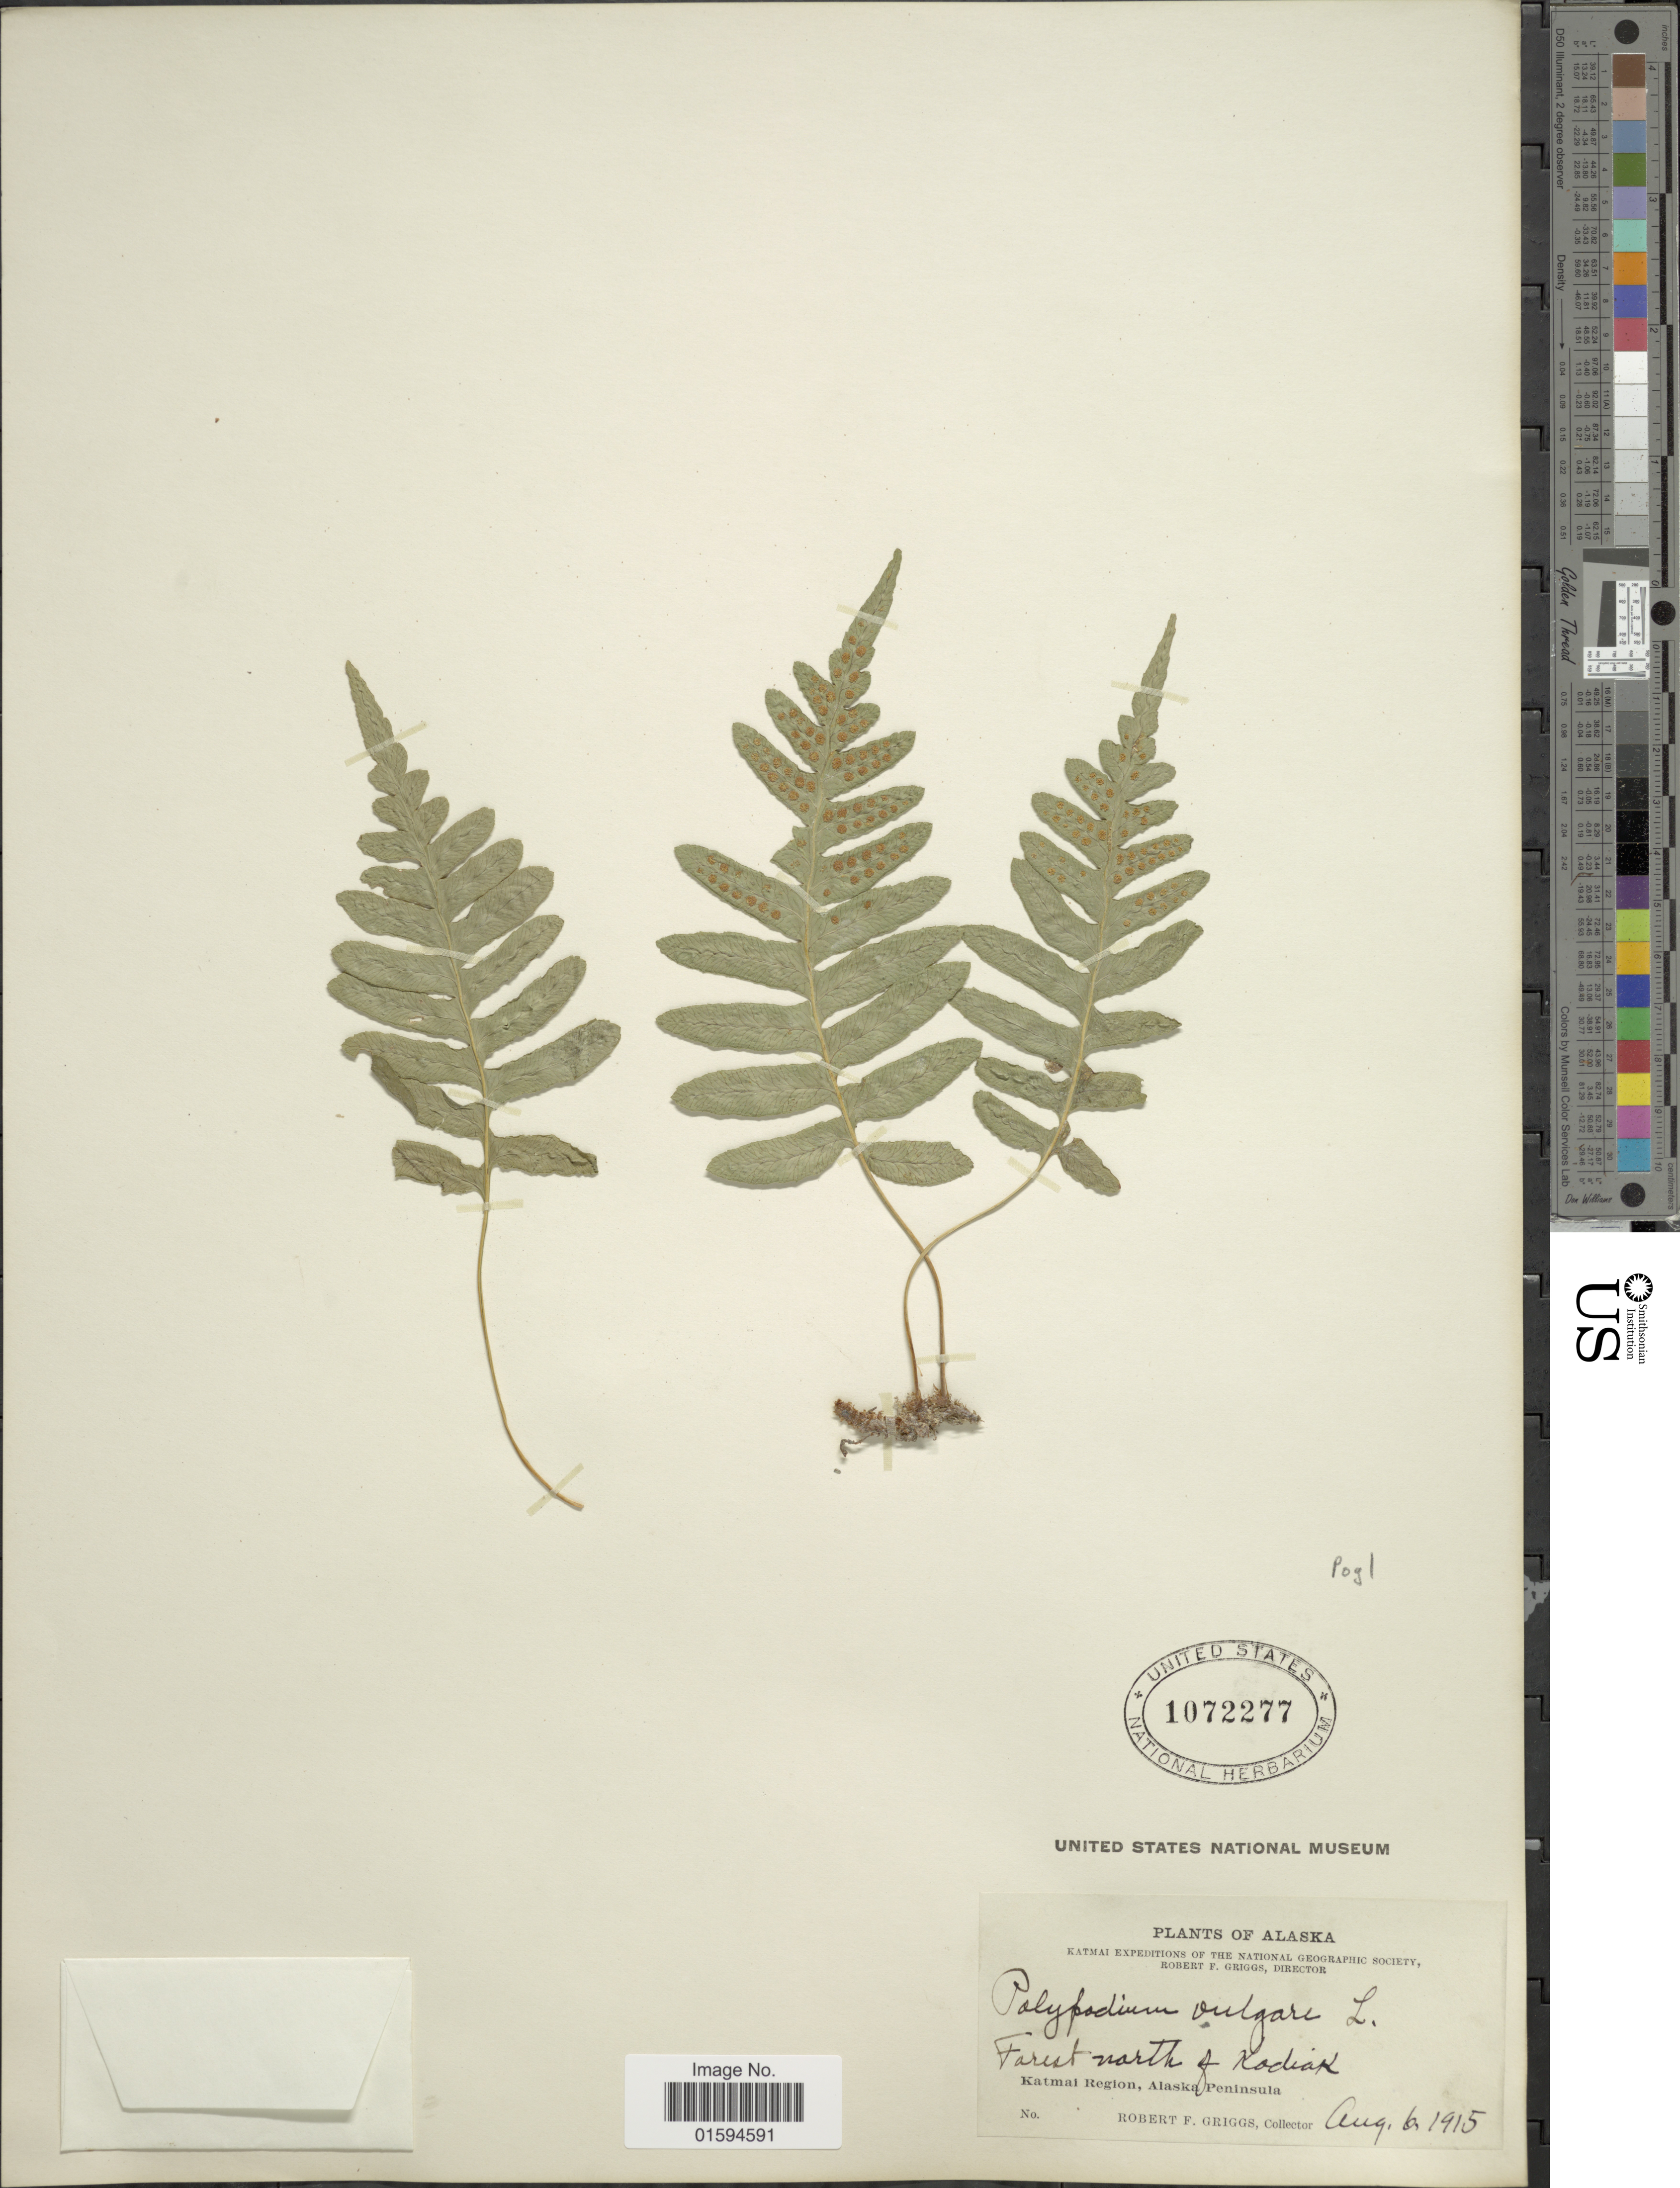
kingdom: Plantae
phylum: Tracheophyta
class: Polypodiopsida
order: Polypodiales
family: Polypodiaceae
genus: Polypodium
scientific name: Polypodium glycyrrhiza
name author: D.C. Eaton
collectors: R. F. Griggs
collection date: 1915-08-06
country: United States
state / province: Alaska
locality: Katmai Region, Alaska Peninsula, Forest north of Kodiak.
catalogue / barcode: US 1072277